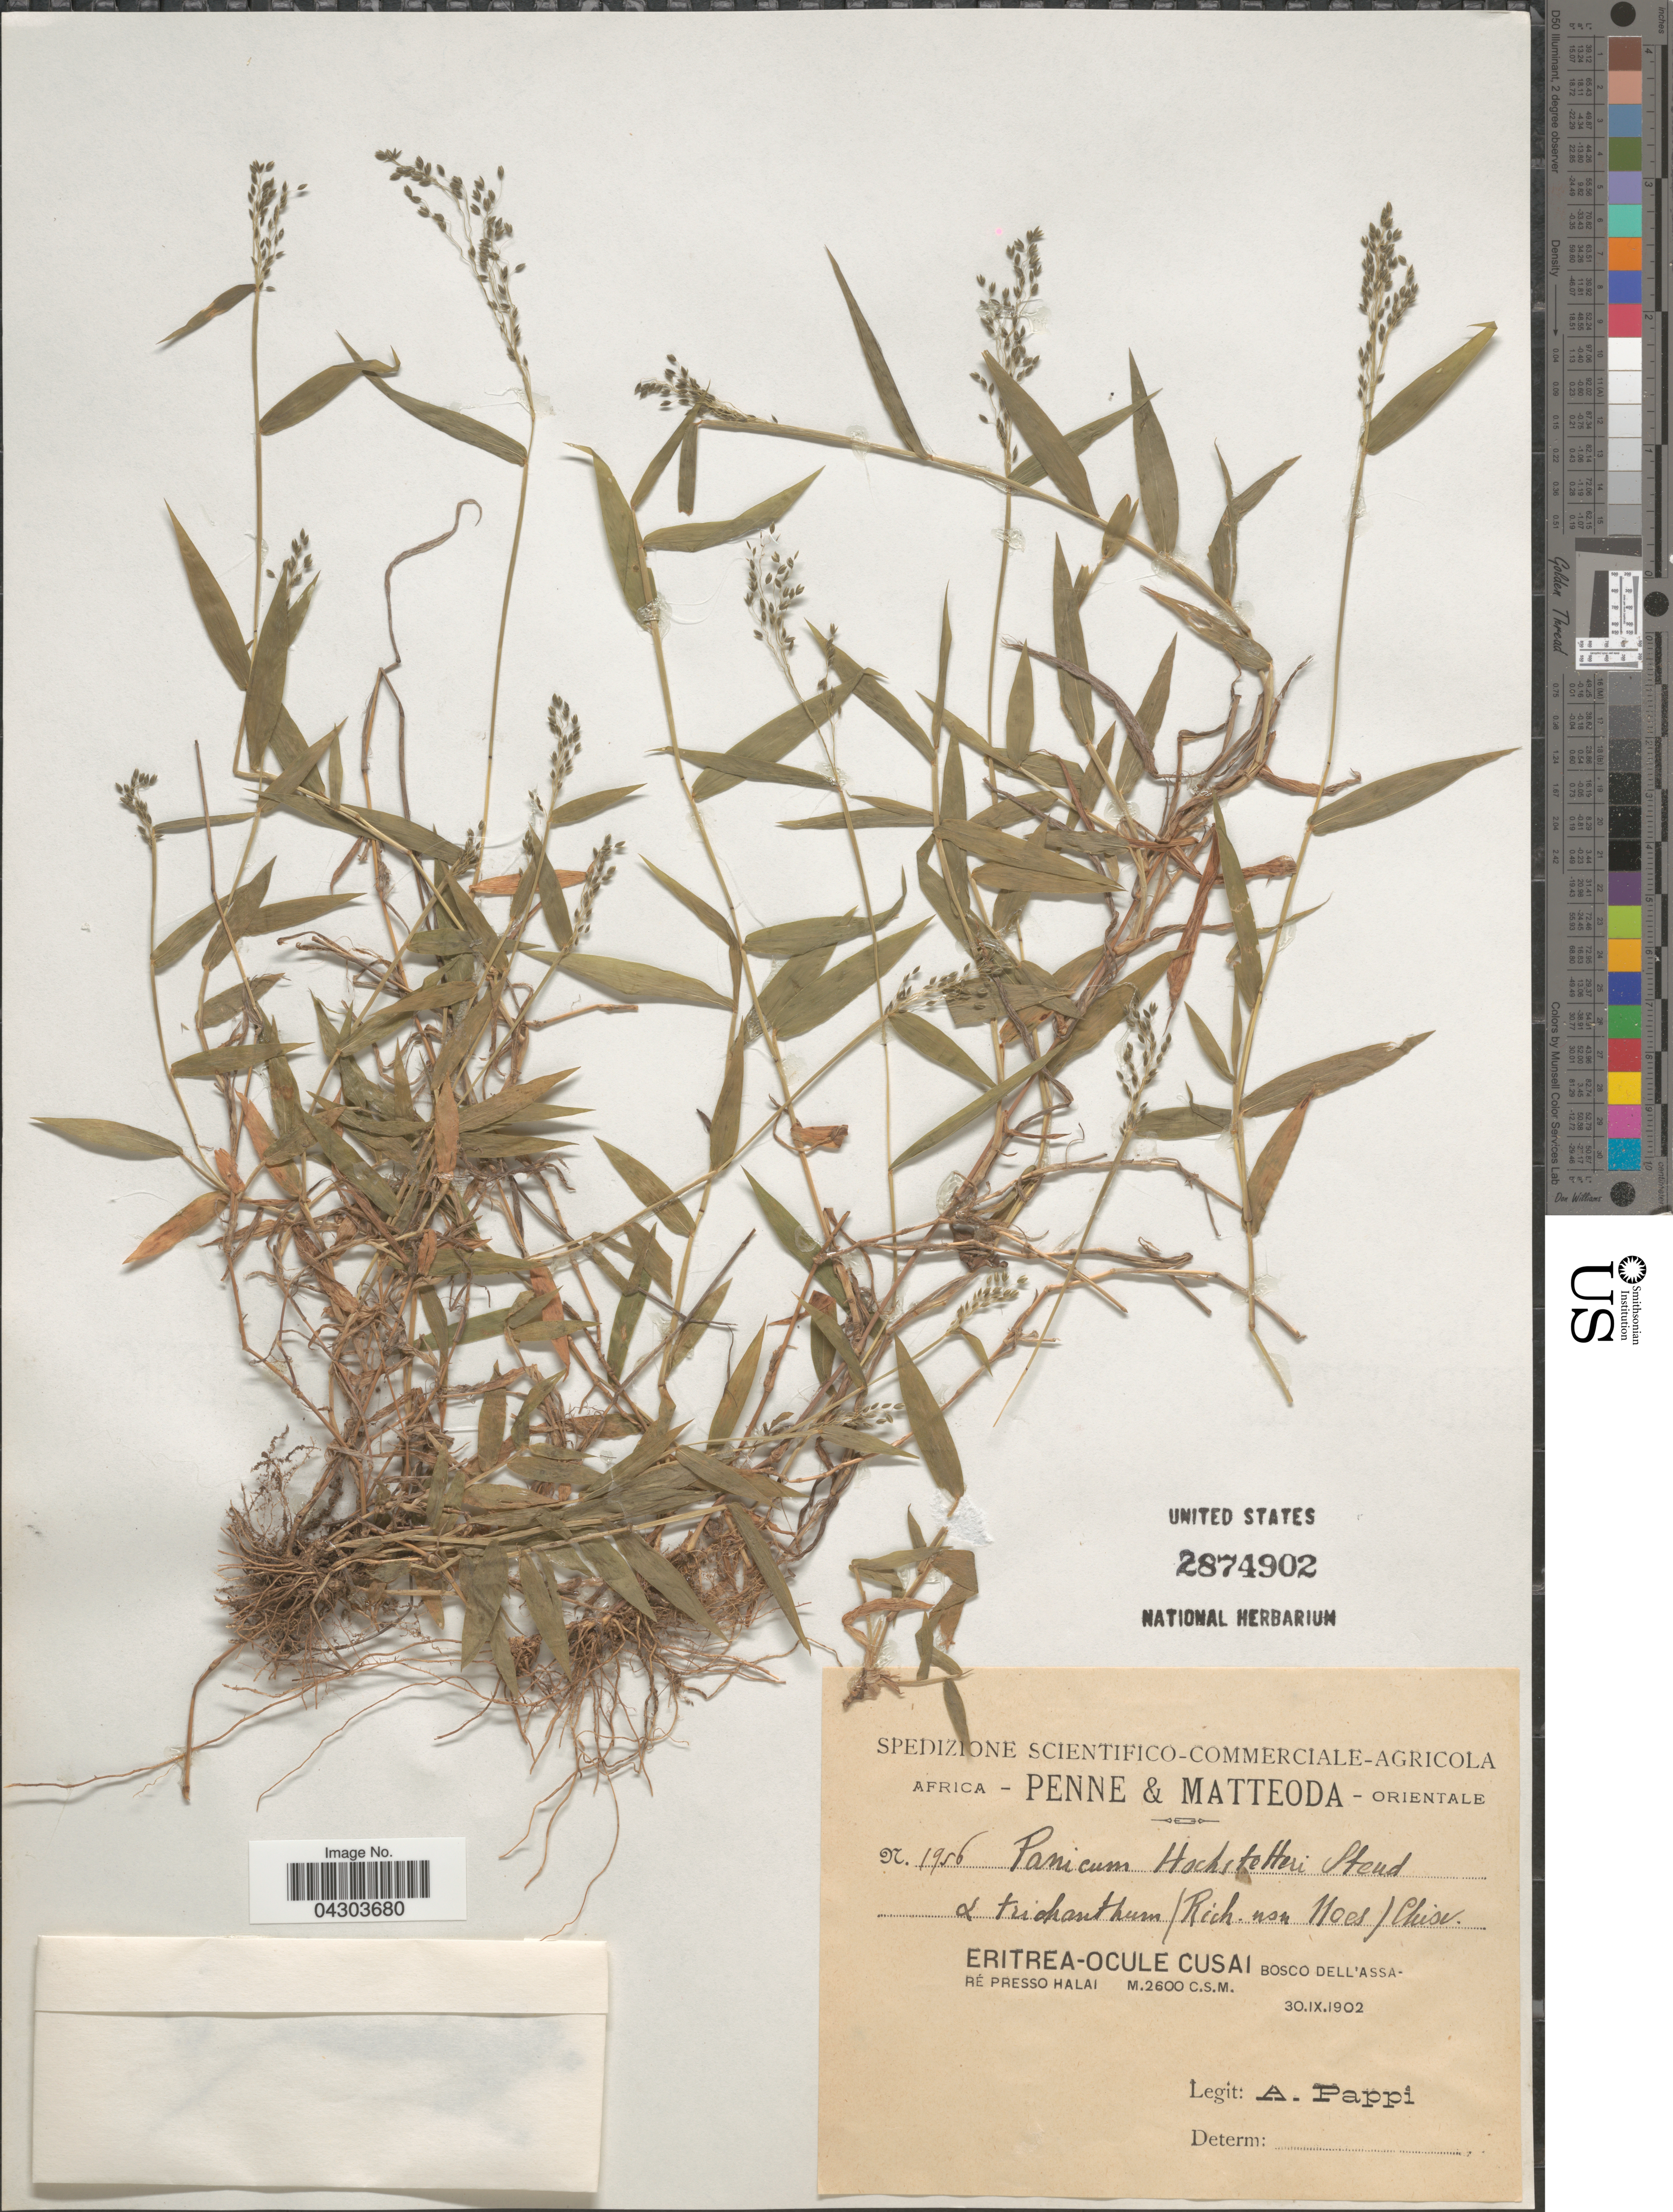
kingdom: Plantae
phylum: Tracheophyta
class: Liliopsida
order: Poales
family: Poaceae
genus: Panicum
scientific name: Panicum hochstetteri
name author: Steud.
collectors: A. Pappi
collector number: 1956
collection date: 1902-09-30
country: Eritrea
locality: Spedizione Scientifico-Commerciale-Agricola. Africa-Penne & Matteoda-Orientale. Eritrea-Ocule Cusai Bosco Dell'Assa-Ré Presso Halai.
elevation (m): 2600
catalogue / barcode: US 2874902